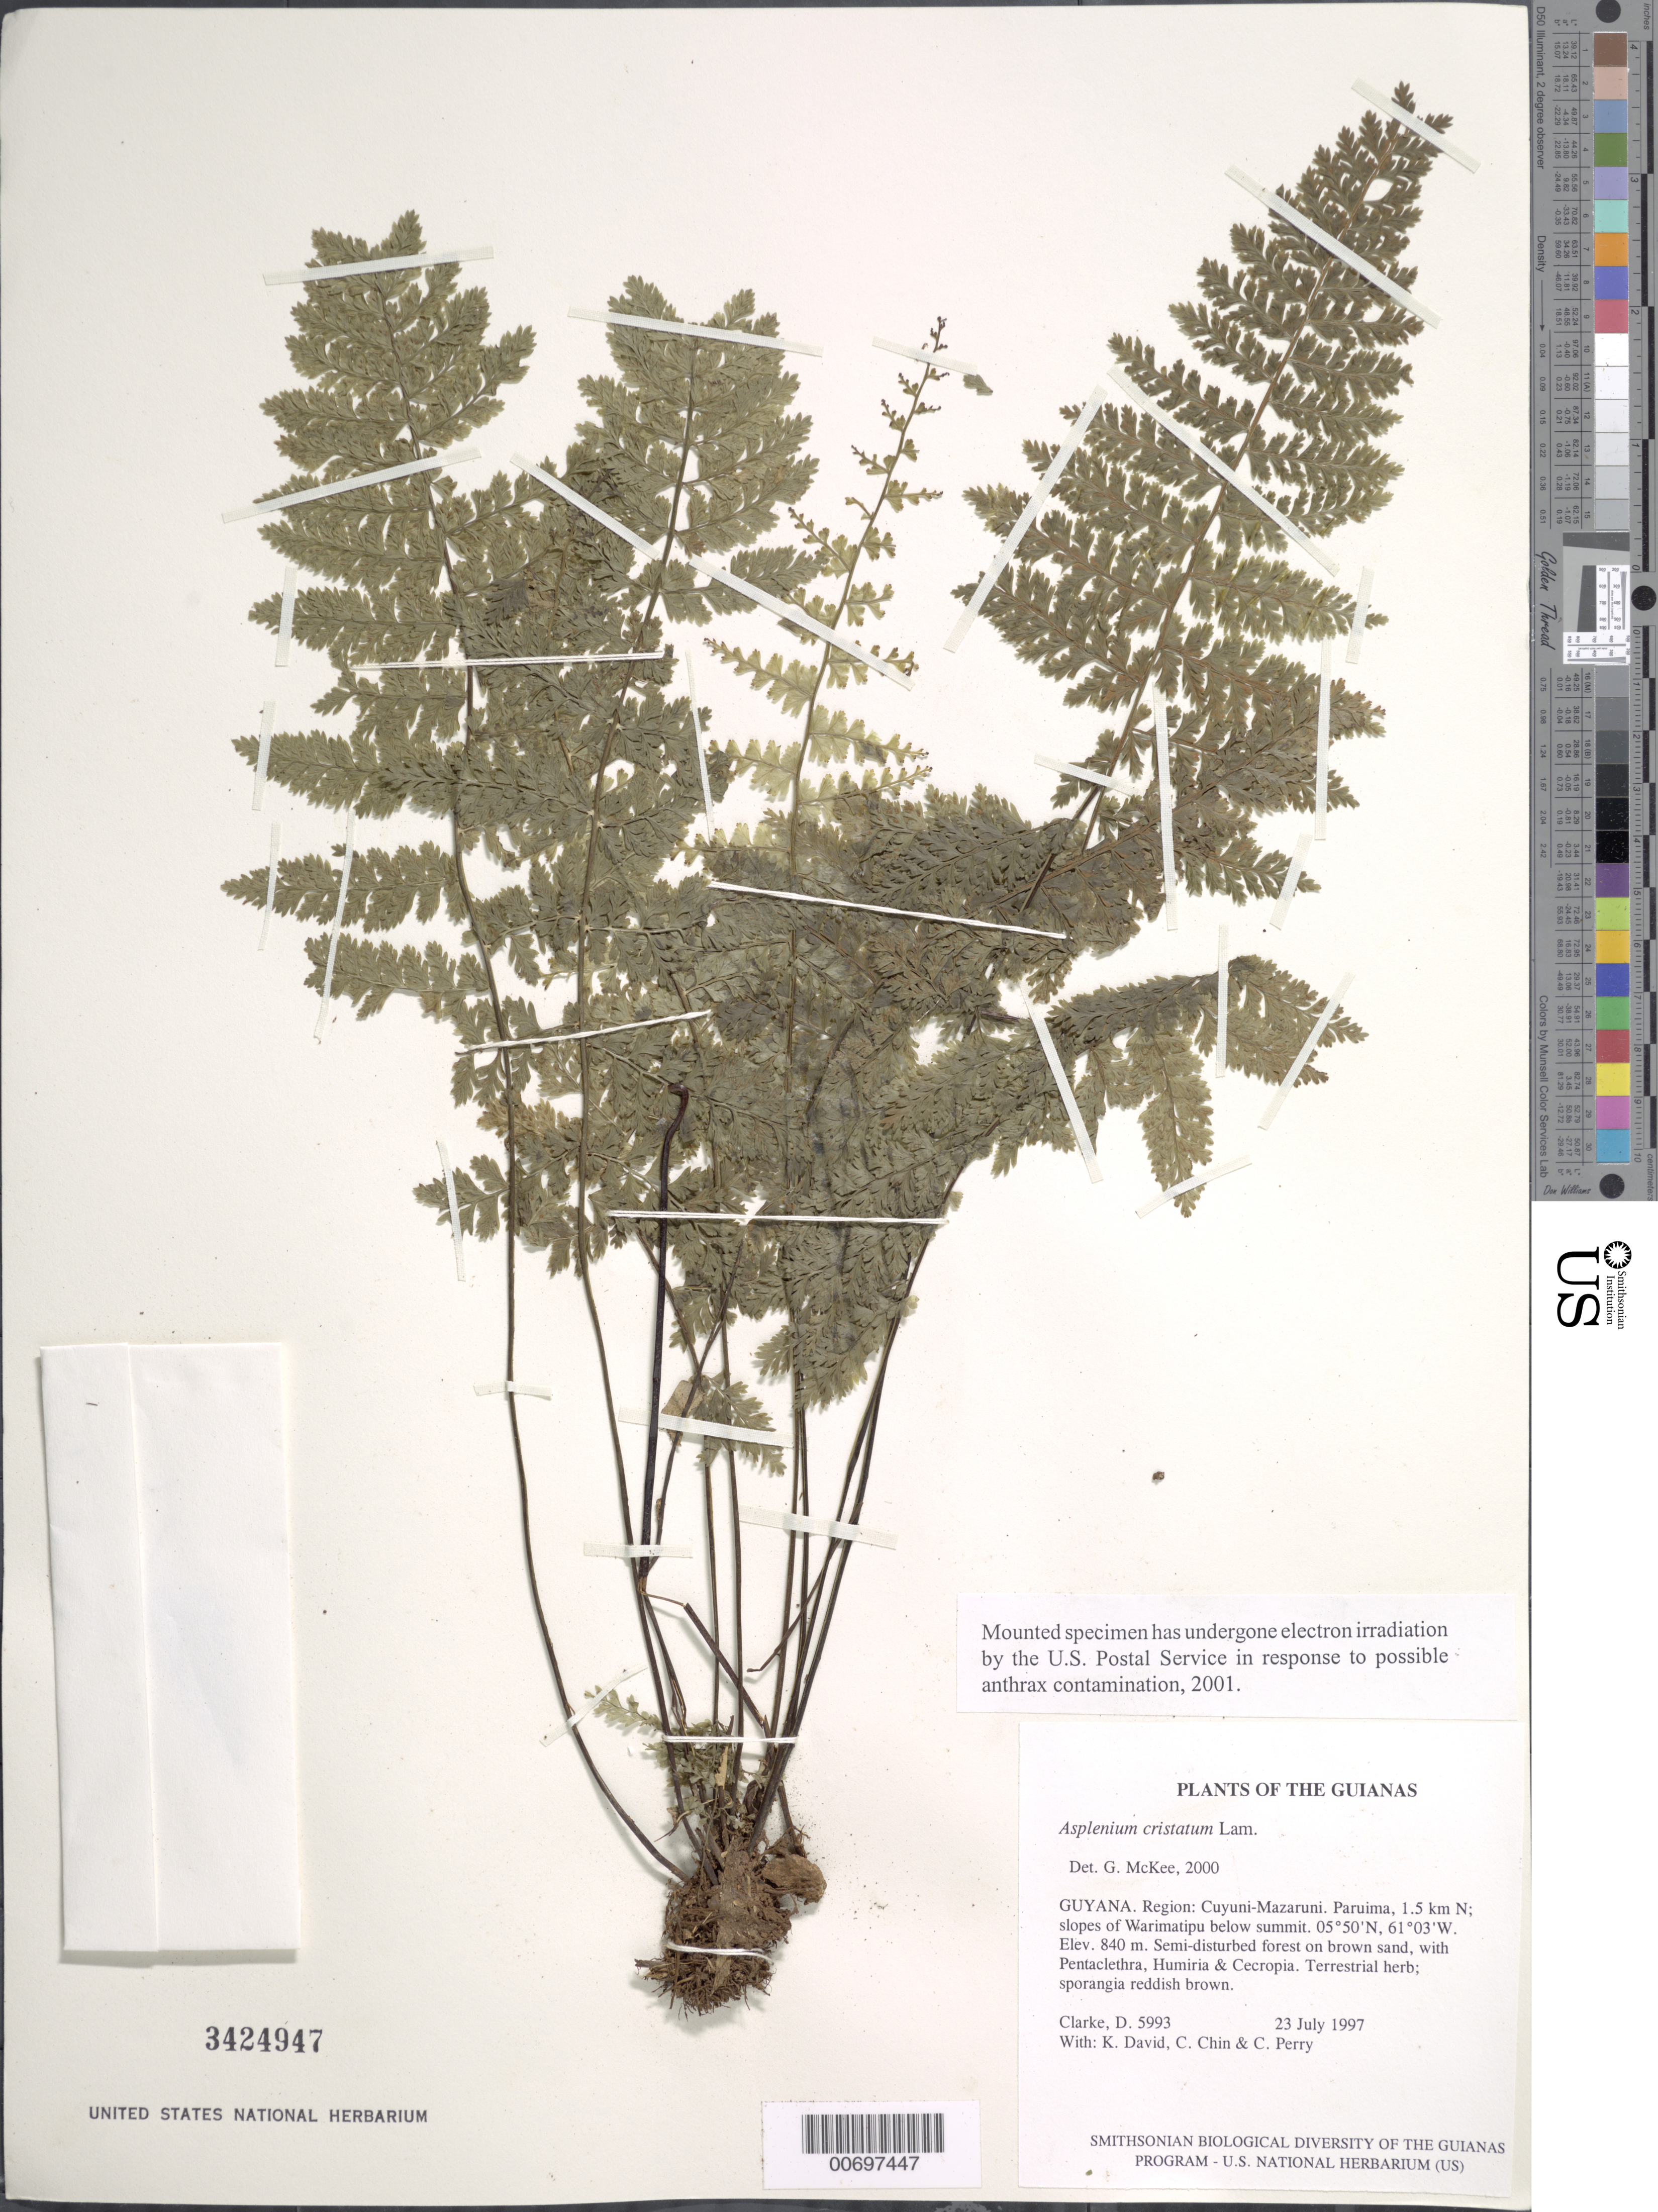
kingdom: Plantae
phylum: Tracheophyta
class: Polypodiopsida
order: Polypodiales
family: Aspleniaceae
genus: Asplenium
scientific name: Asplenium cristatum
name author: Lam.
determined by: McKee, G. S., (US), NMNH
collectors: H. D. Clarke, K. David, C. Chin & C. Perry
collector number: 5993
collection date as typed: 23 July 1997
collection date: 1997-07-23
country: Guyana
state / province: Cuyuni-Mazaruni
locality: Paruima, 1.5 km N; slopes of Warimatipu below summit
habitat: Semi-disturbed forest on brown sand, with Pentaclethra, Humiria & Cecropia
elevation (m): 840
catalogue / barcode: US 3424947